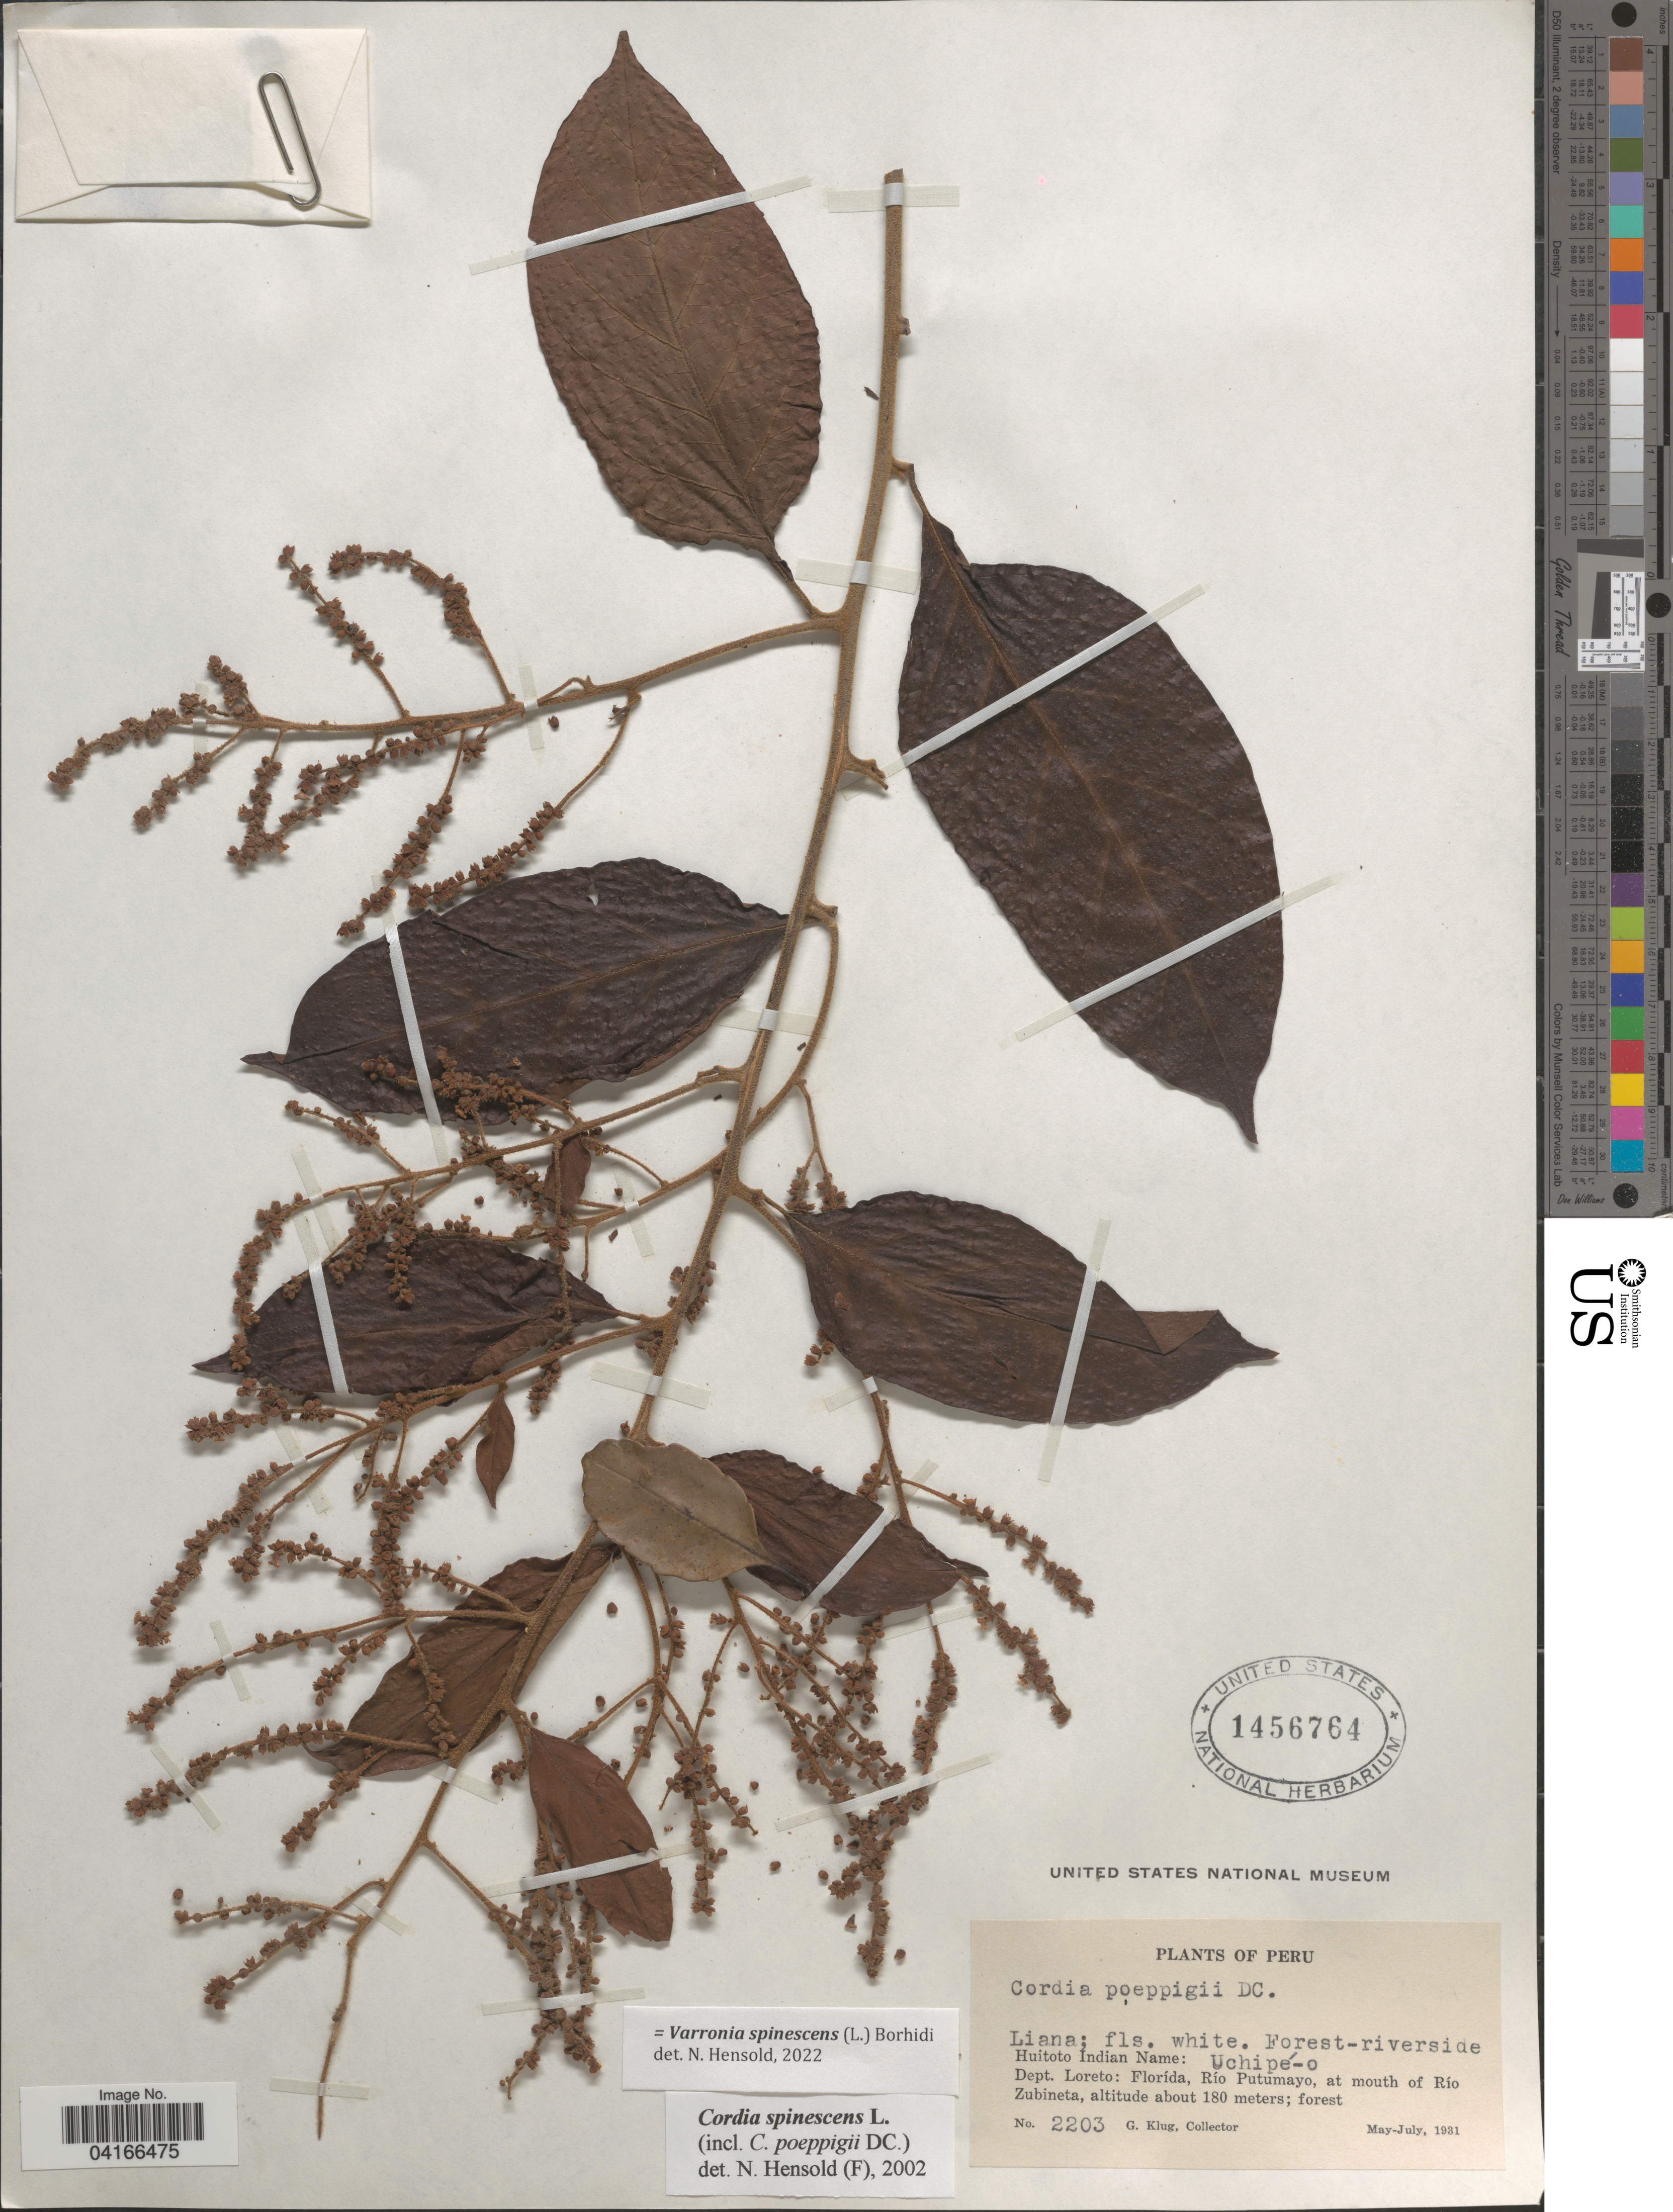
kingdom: Plantae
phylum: Tracheophyta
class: Magnoliopsida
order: Boraginales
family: Cordiaceae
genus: Varronia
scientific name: Varronia spinescens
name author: (L.) Borhidi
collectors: G. Klug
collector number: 2203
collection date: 1931-05/1931-07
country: Peru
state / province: Loreto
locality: Dept. Loreto: Florída, Río Putumayo, at mouth of Río Zubineta.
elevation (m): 180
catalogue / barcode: US 1456764